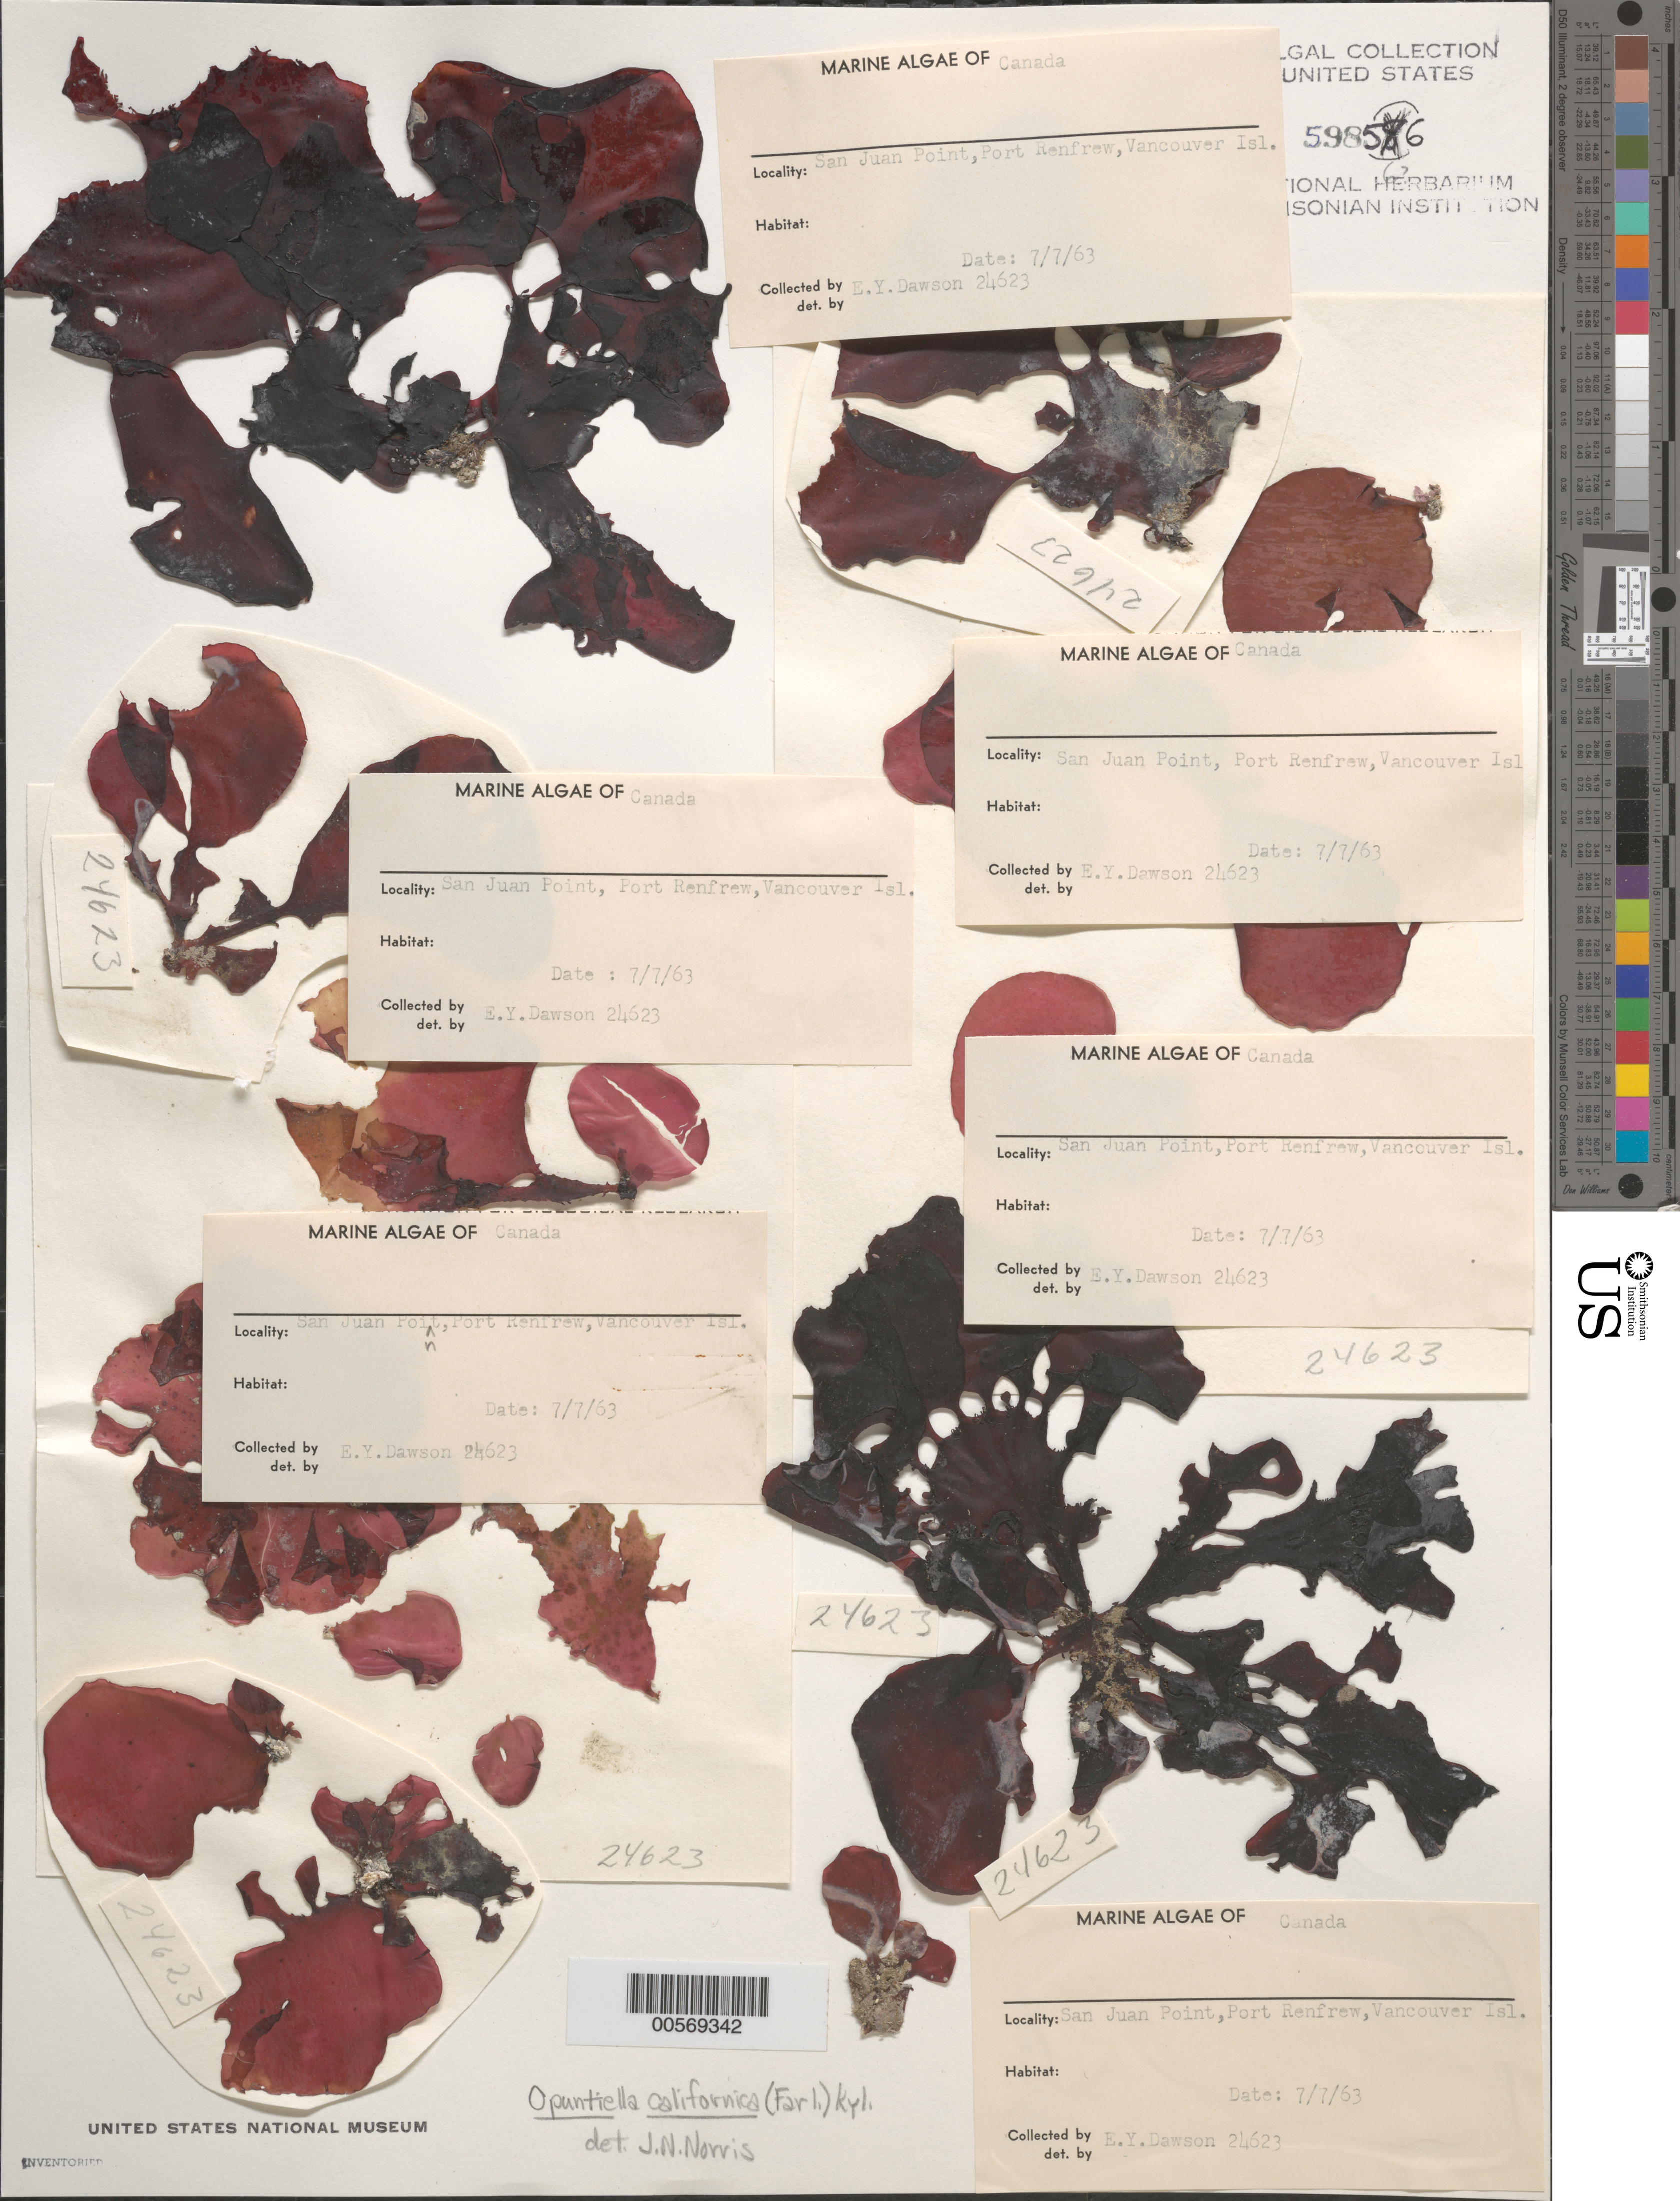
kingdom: Plantae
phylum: Rhodophyta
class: Florideophyceae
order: Gigartinales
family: Furcellariaceae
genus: Opuntiella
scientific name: Opuntiella californica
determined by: Norris, James N.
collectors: E. Y. Dawson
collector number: EYD 24623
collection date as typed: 07 Jul 1963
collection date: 1963-07-07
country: Canada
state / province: British Columbia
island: Vancouver Island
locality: San Juan Point, Port Renfrew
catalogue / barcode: US 59856